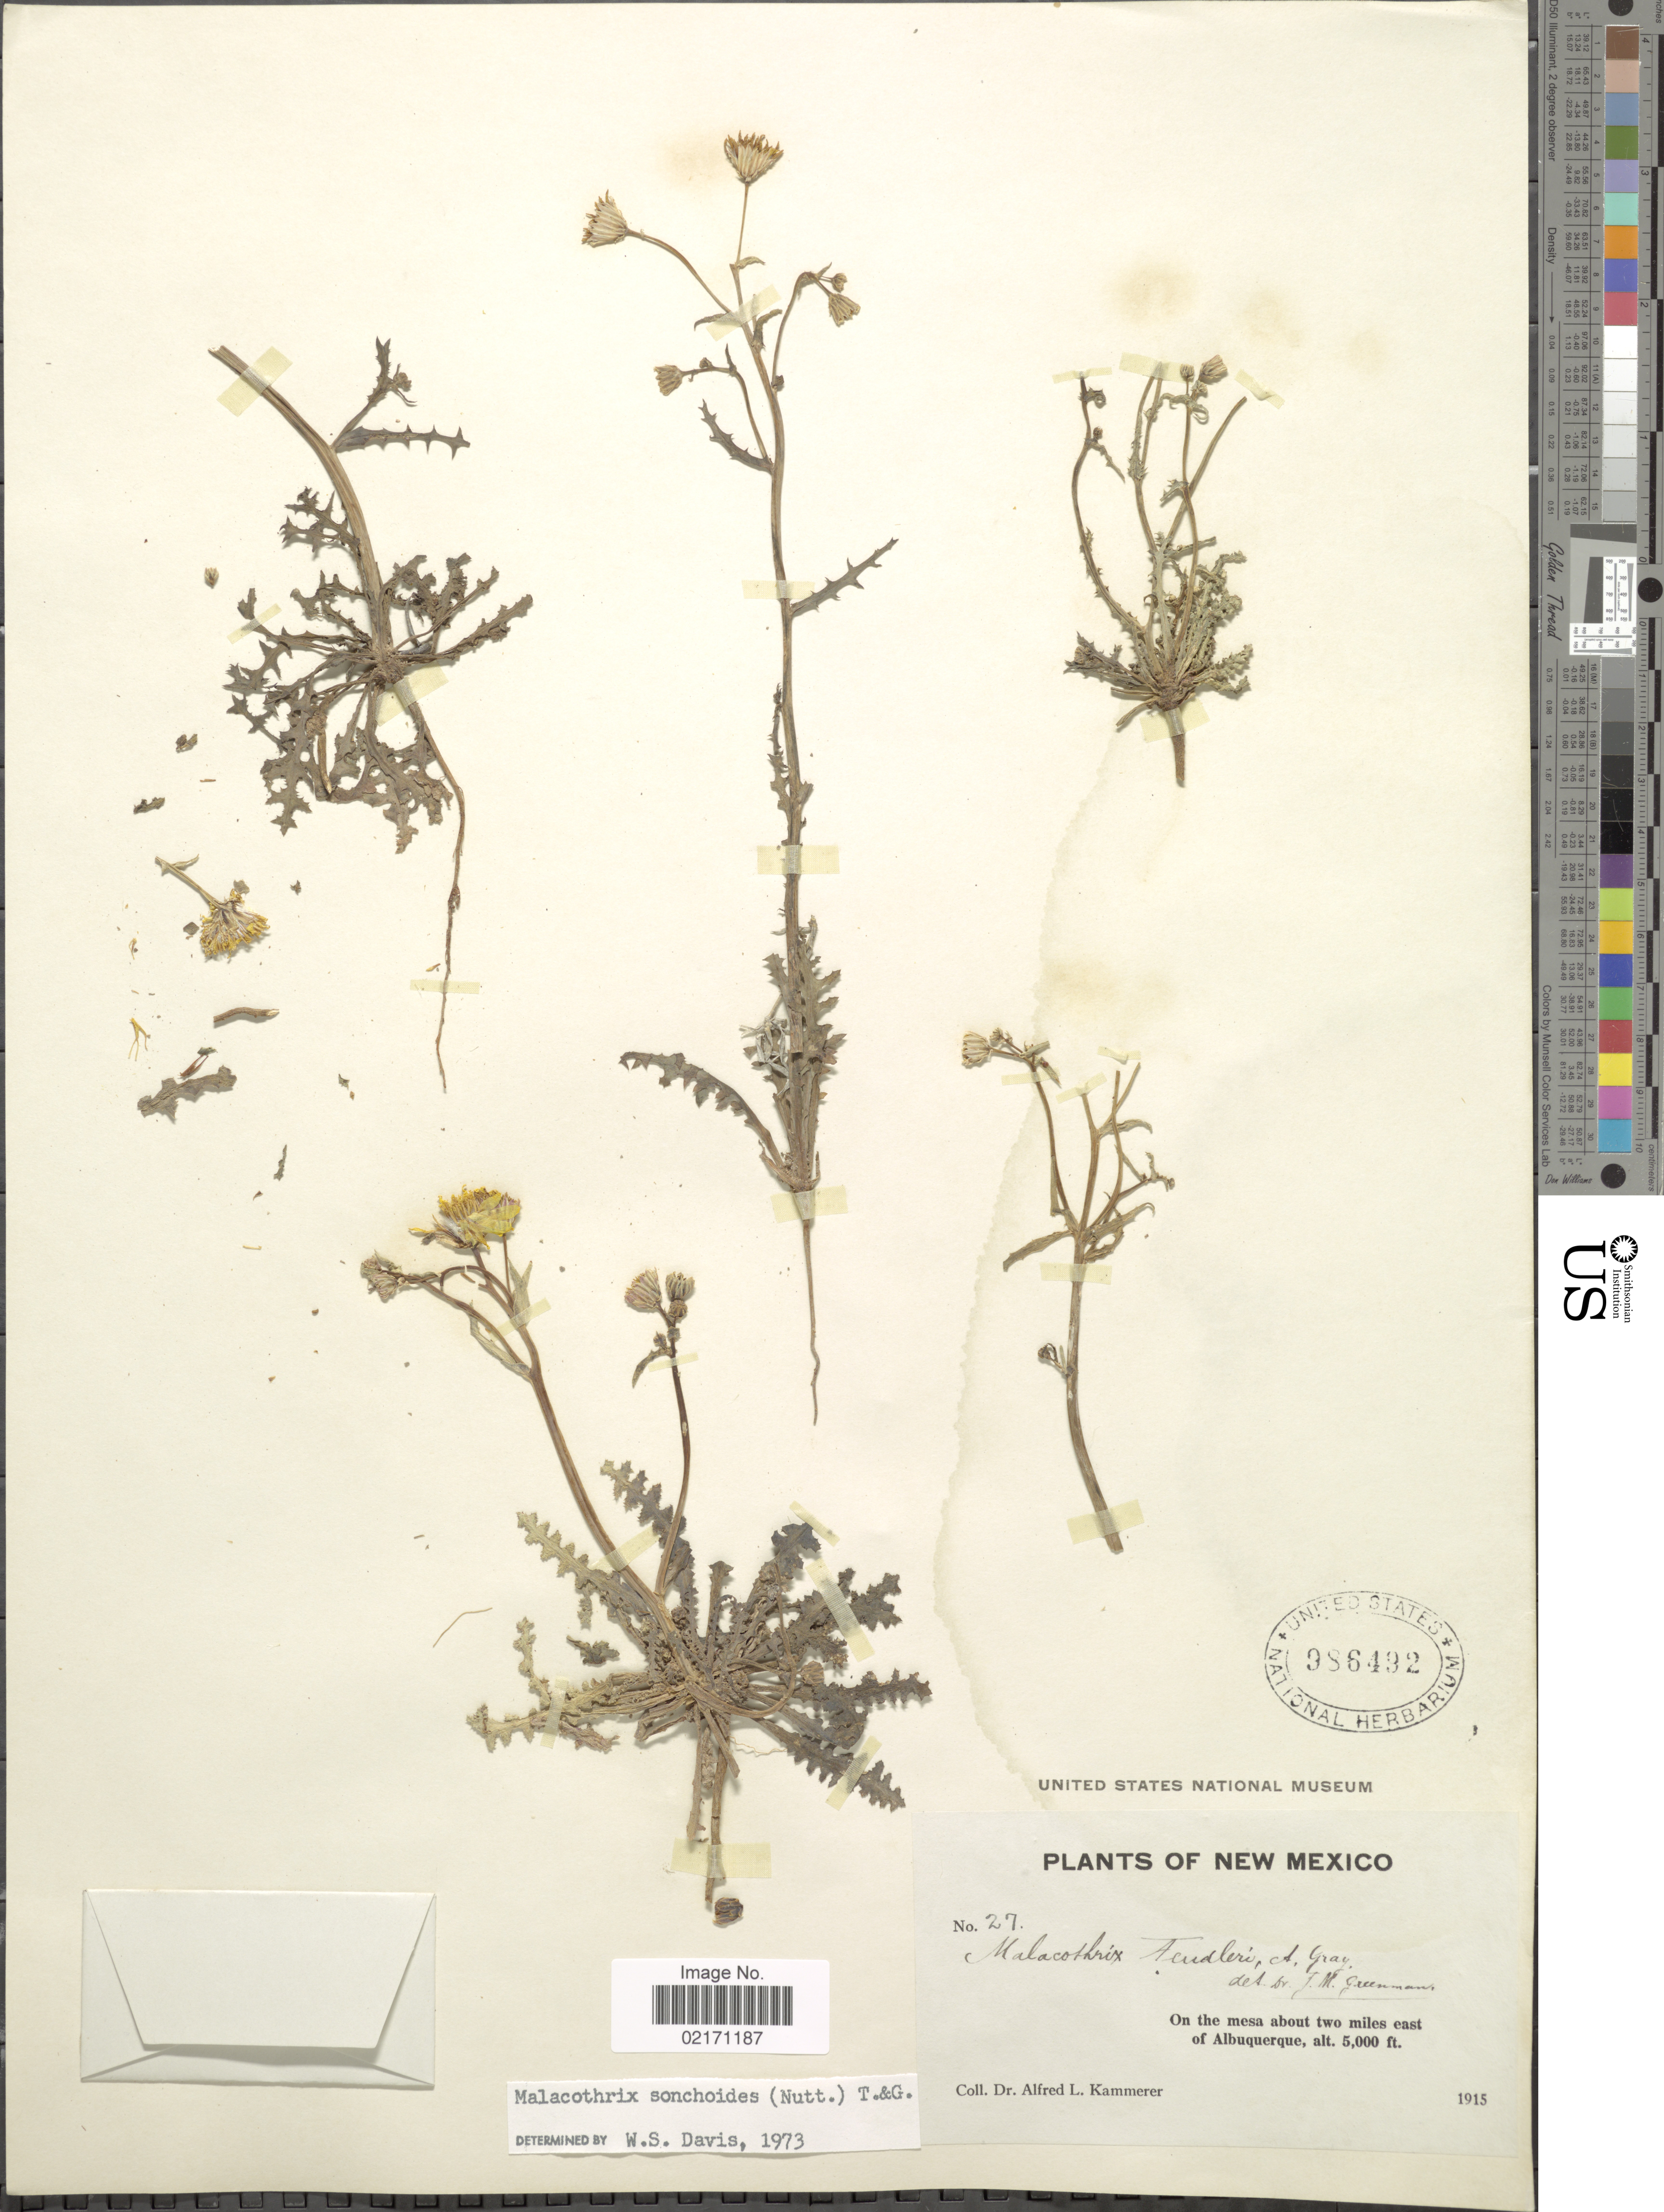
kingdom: Plantae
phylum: Tracheophyta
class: Magnoliopsida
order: Asterales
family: Asteraceae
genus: Malacothrix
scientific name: Malacothrix sonchoides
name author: (Nutt.) Torr. & A. Gray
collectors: A. Kammerer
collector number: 27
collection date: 1915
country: United States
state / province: New Mexico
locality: On the mesa about two miles east of Albuquerque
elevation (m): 1524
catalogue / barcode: US 986492